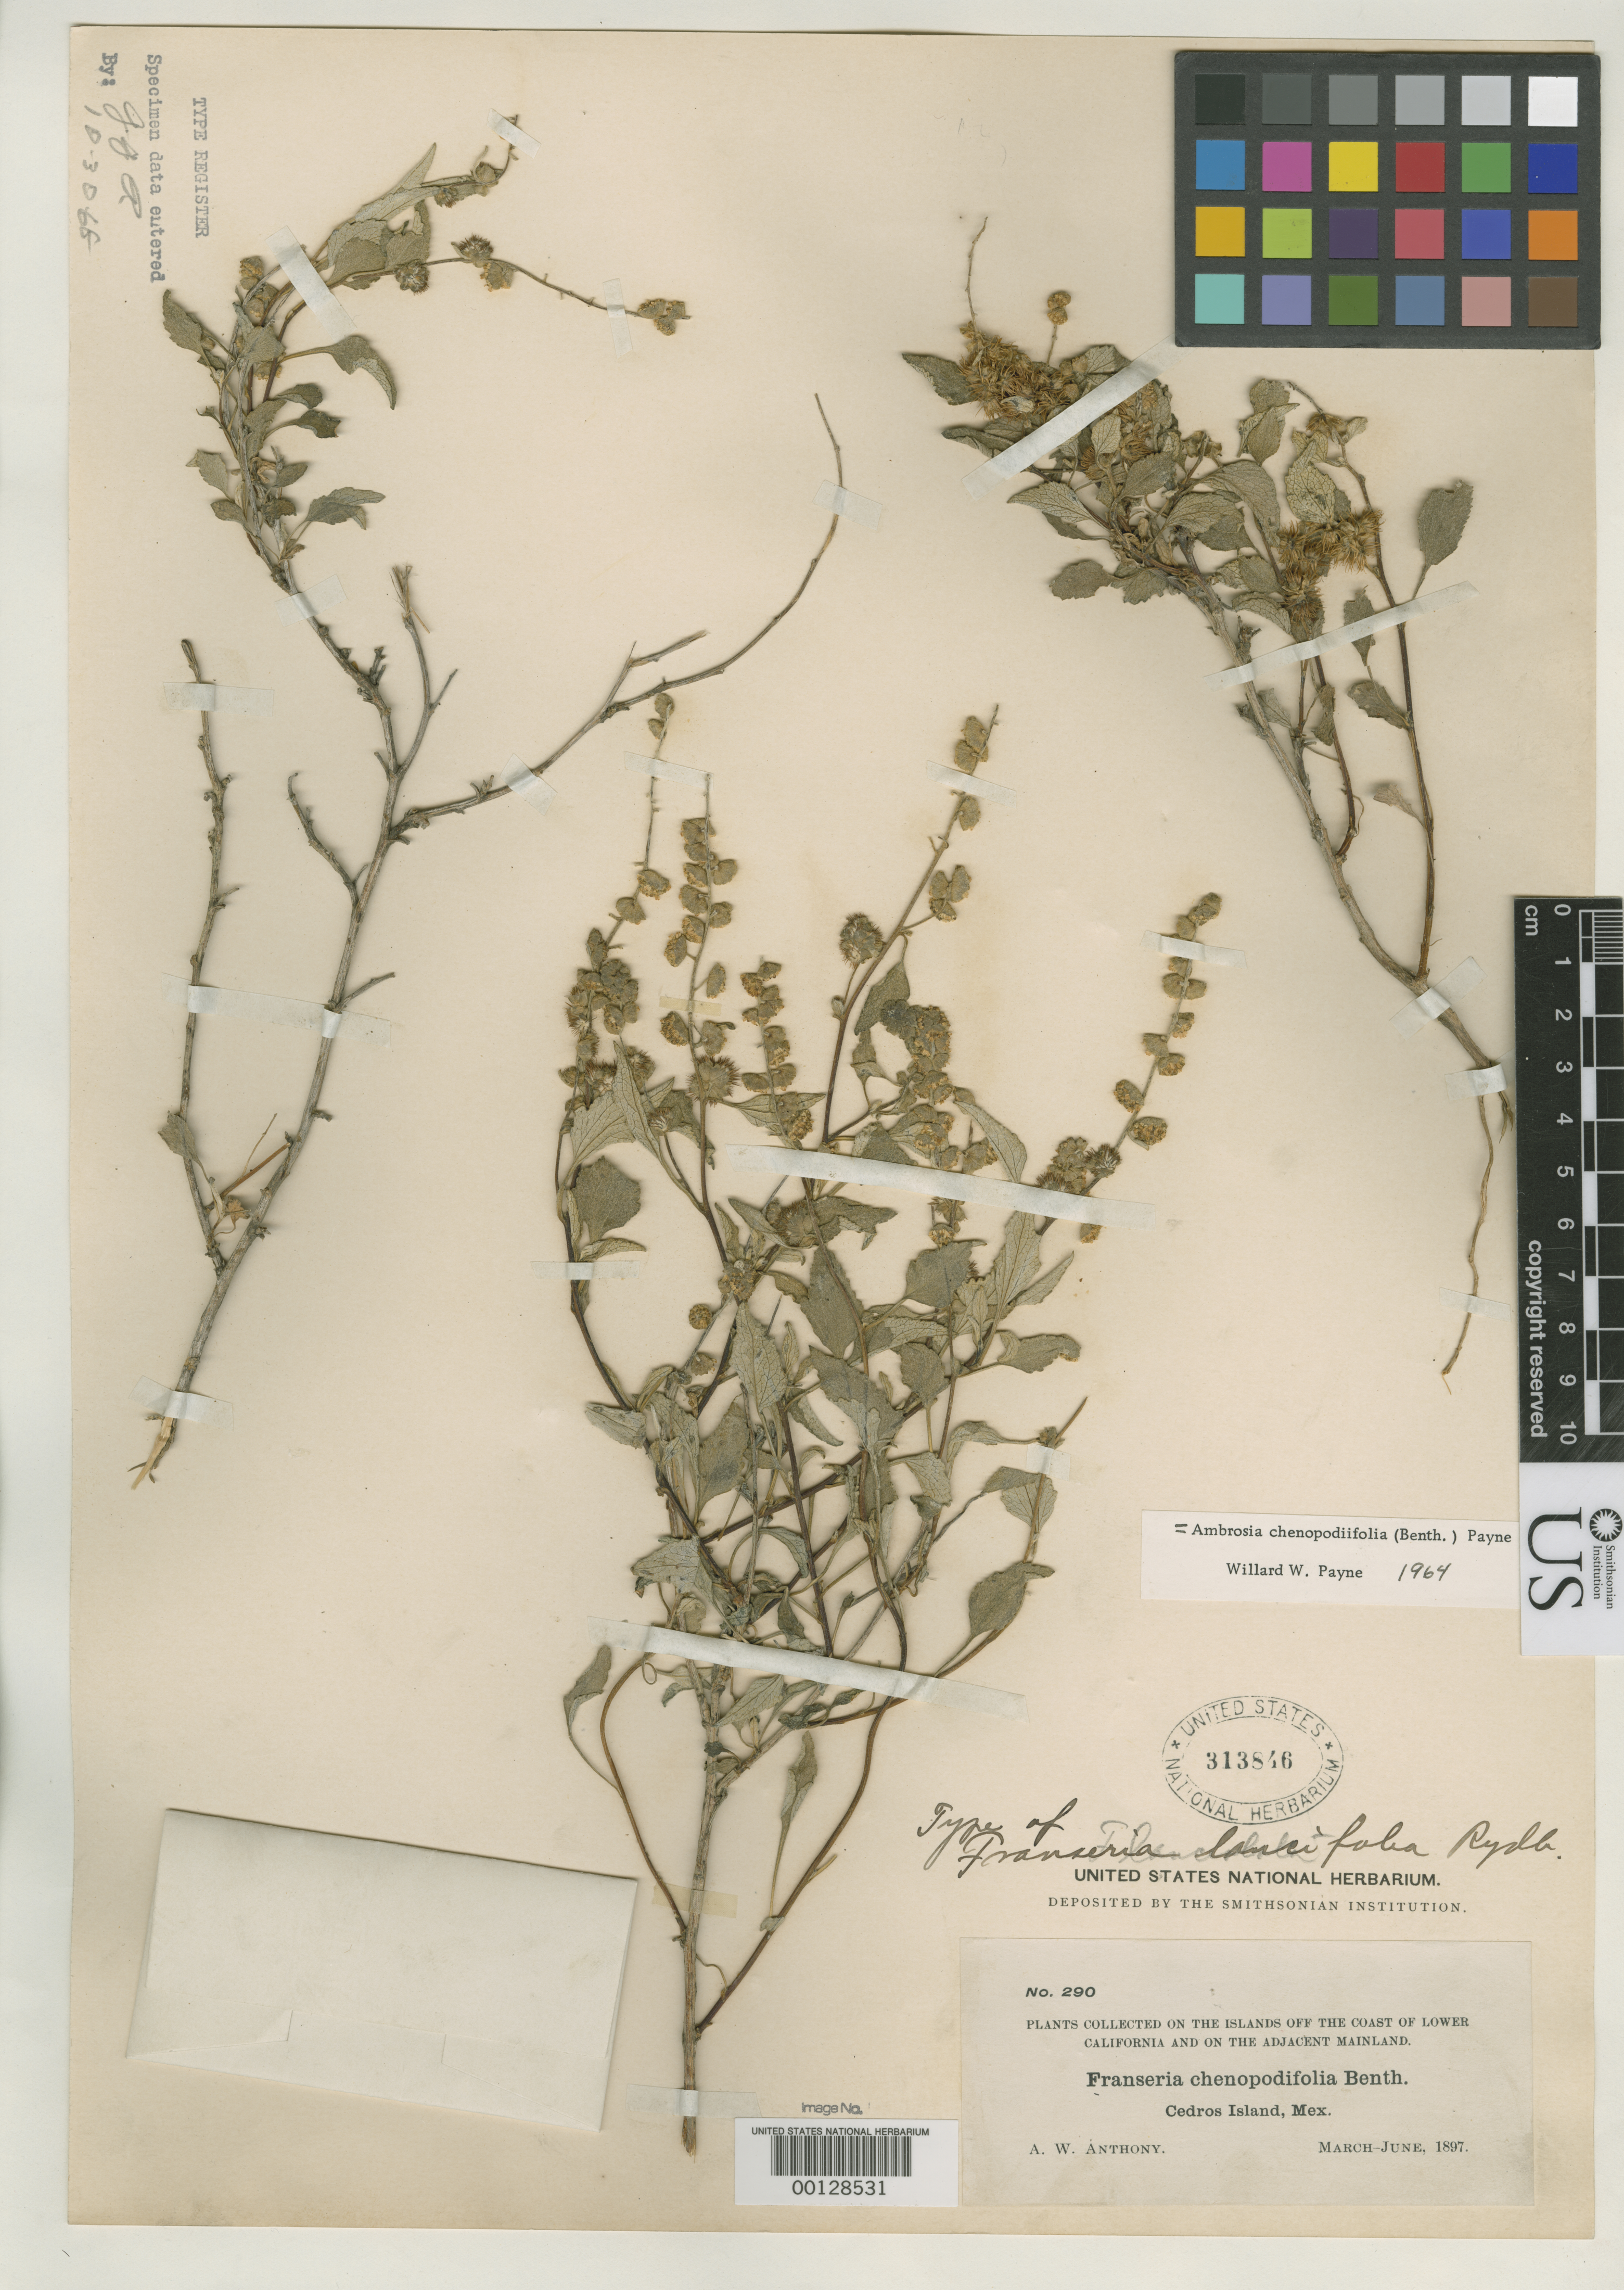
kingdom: Plantae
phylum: Tracheophyta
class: Magnoliopsida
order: Asterales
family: Asteraceae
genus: Franseria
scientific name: Franseria lancifolia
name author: Rydb.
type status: Holotype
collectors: A. W. Anthony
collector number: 290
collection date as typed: Mar 1897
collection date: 1897-03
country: Mexico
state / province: Baja California Norte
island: Cedros Island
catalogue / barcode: US 313846